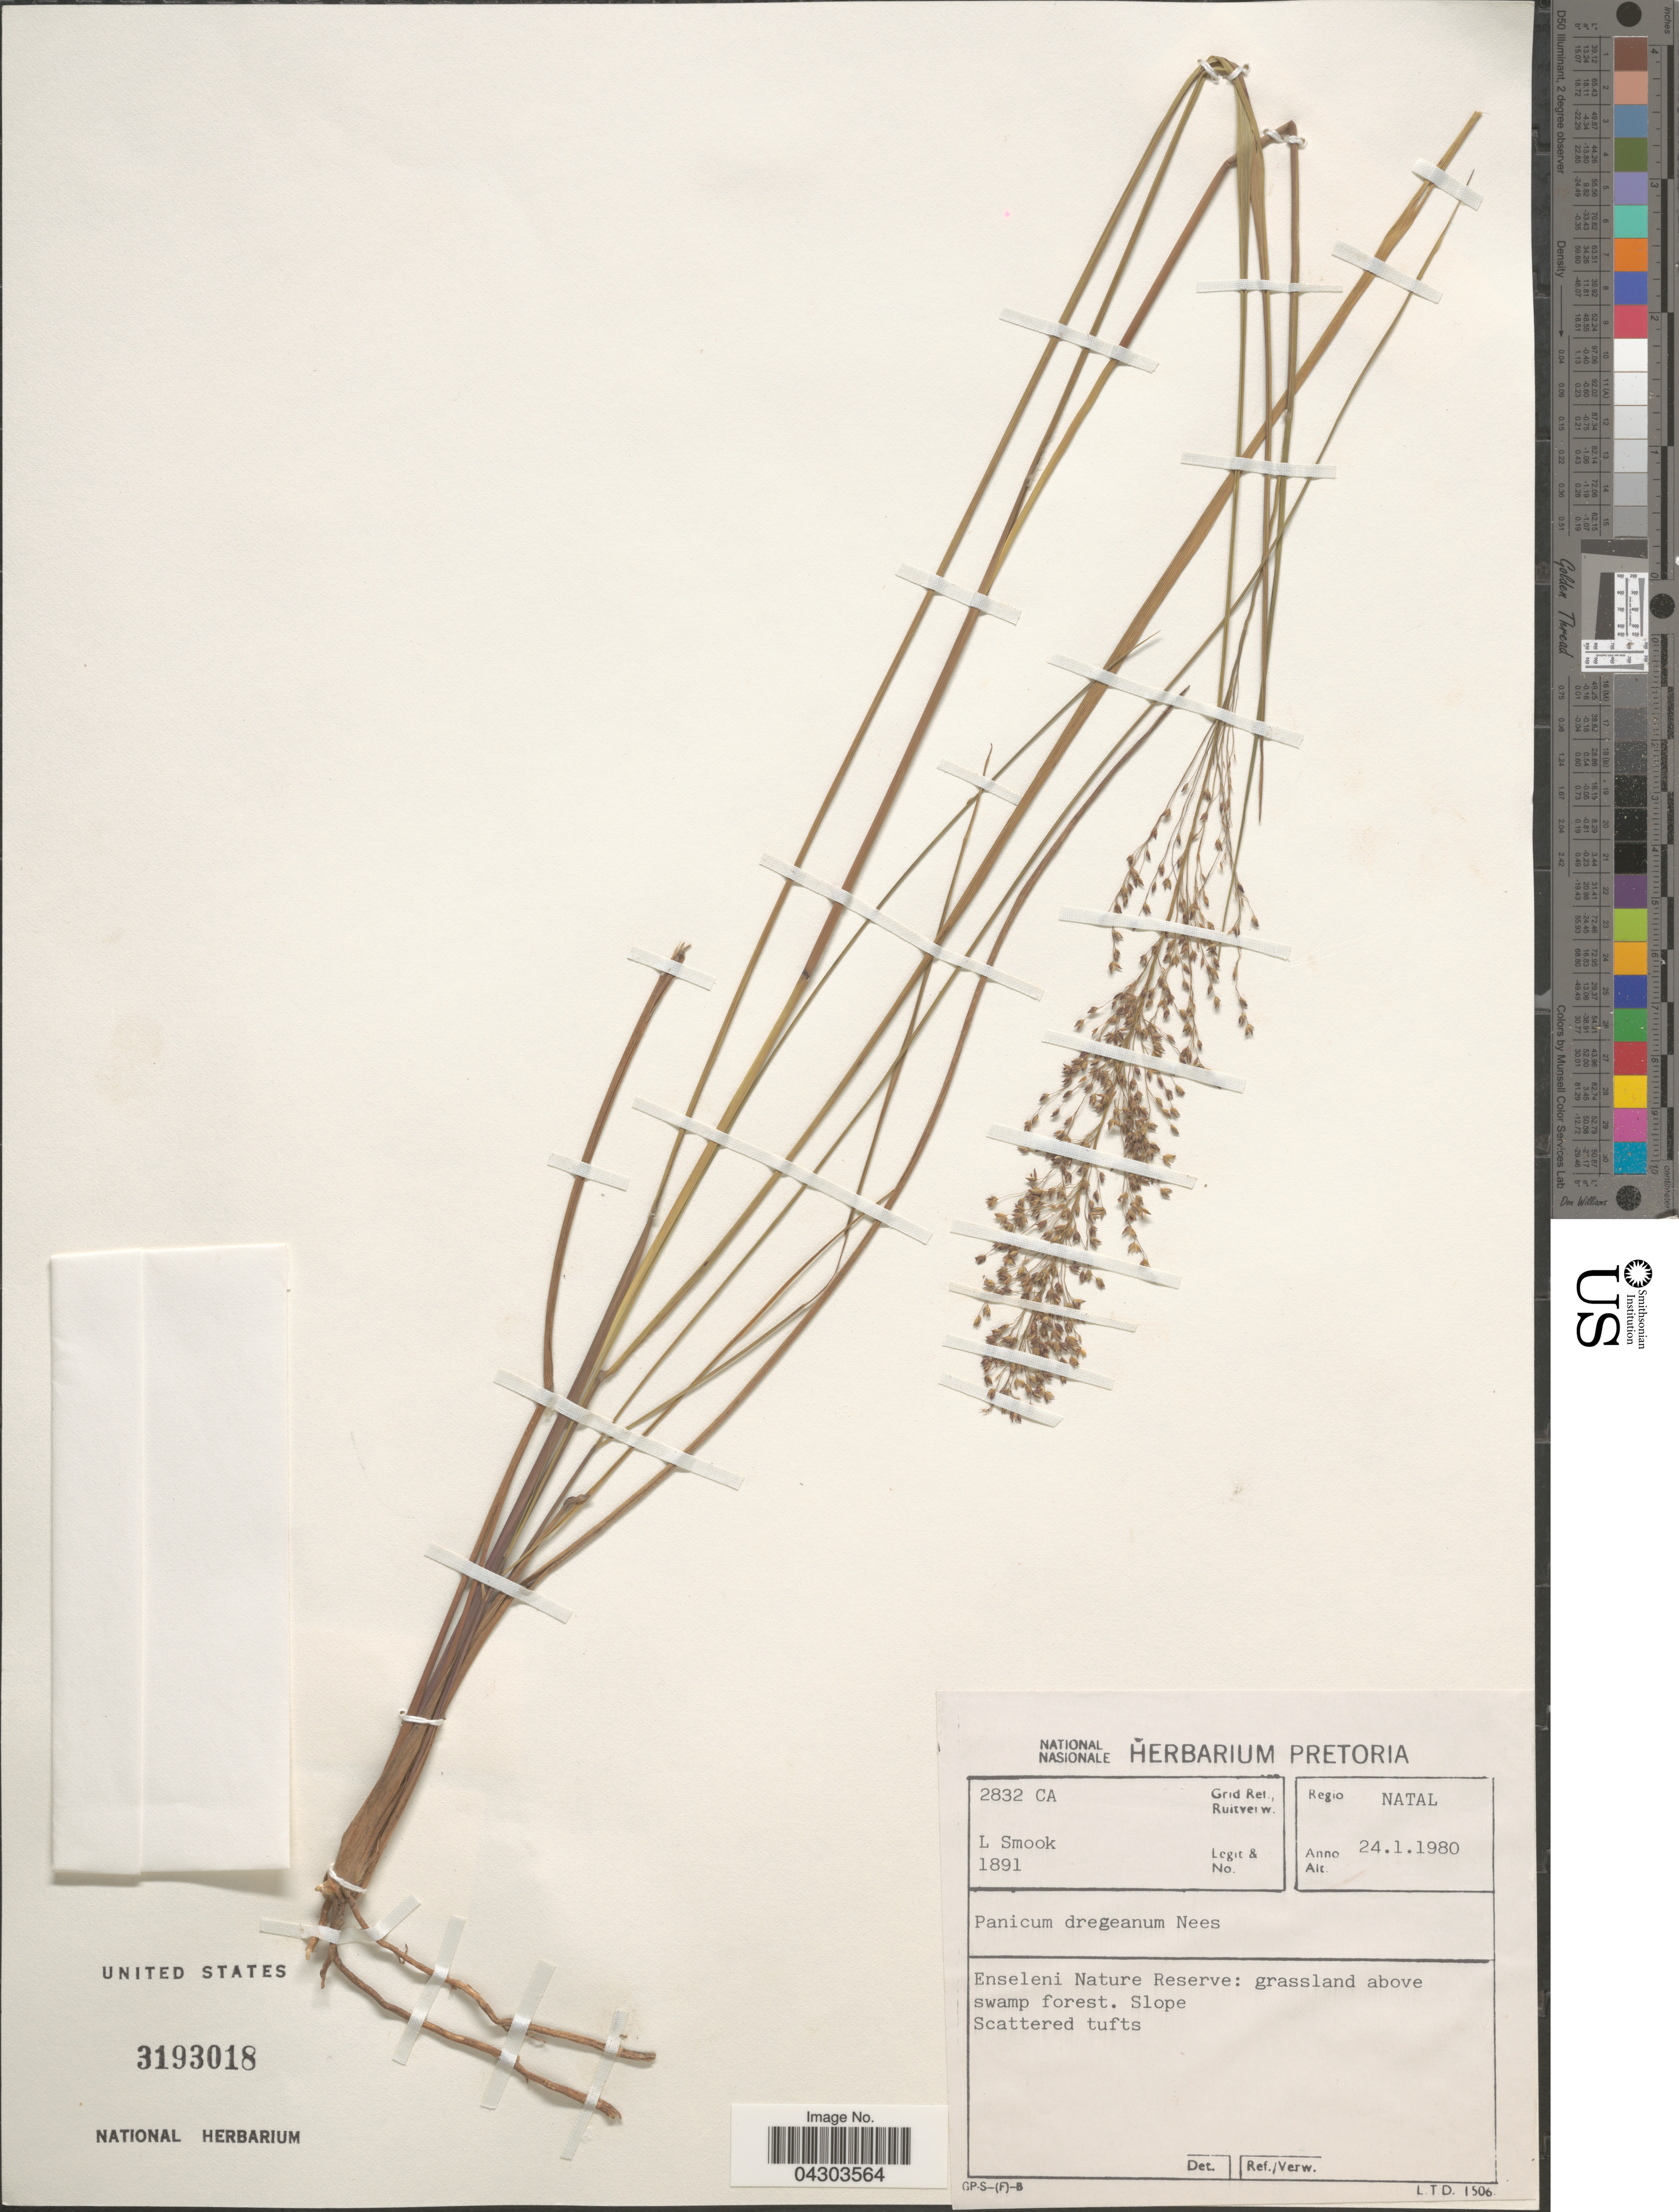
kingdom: Plantae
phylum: Tracheophyta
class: Liliopsida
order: Poales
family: Poaceae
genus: Panicum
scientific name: Panicum dregeanum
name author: Nees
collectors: L. Smook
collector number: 1891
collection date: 1980-01-24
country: South Africa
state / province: KwaZulu-Natal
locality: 2832 CA Grid Ref., Ruitverw. Regio Natal. Enseleni Nature Reserve: grassland above swamp forest. Slope.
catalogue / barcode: US 3193018